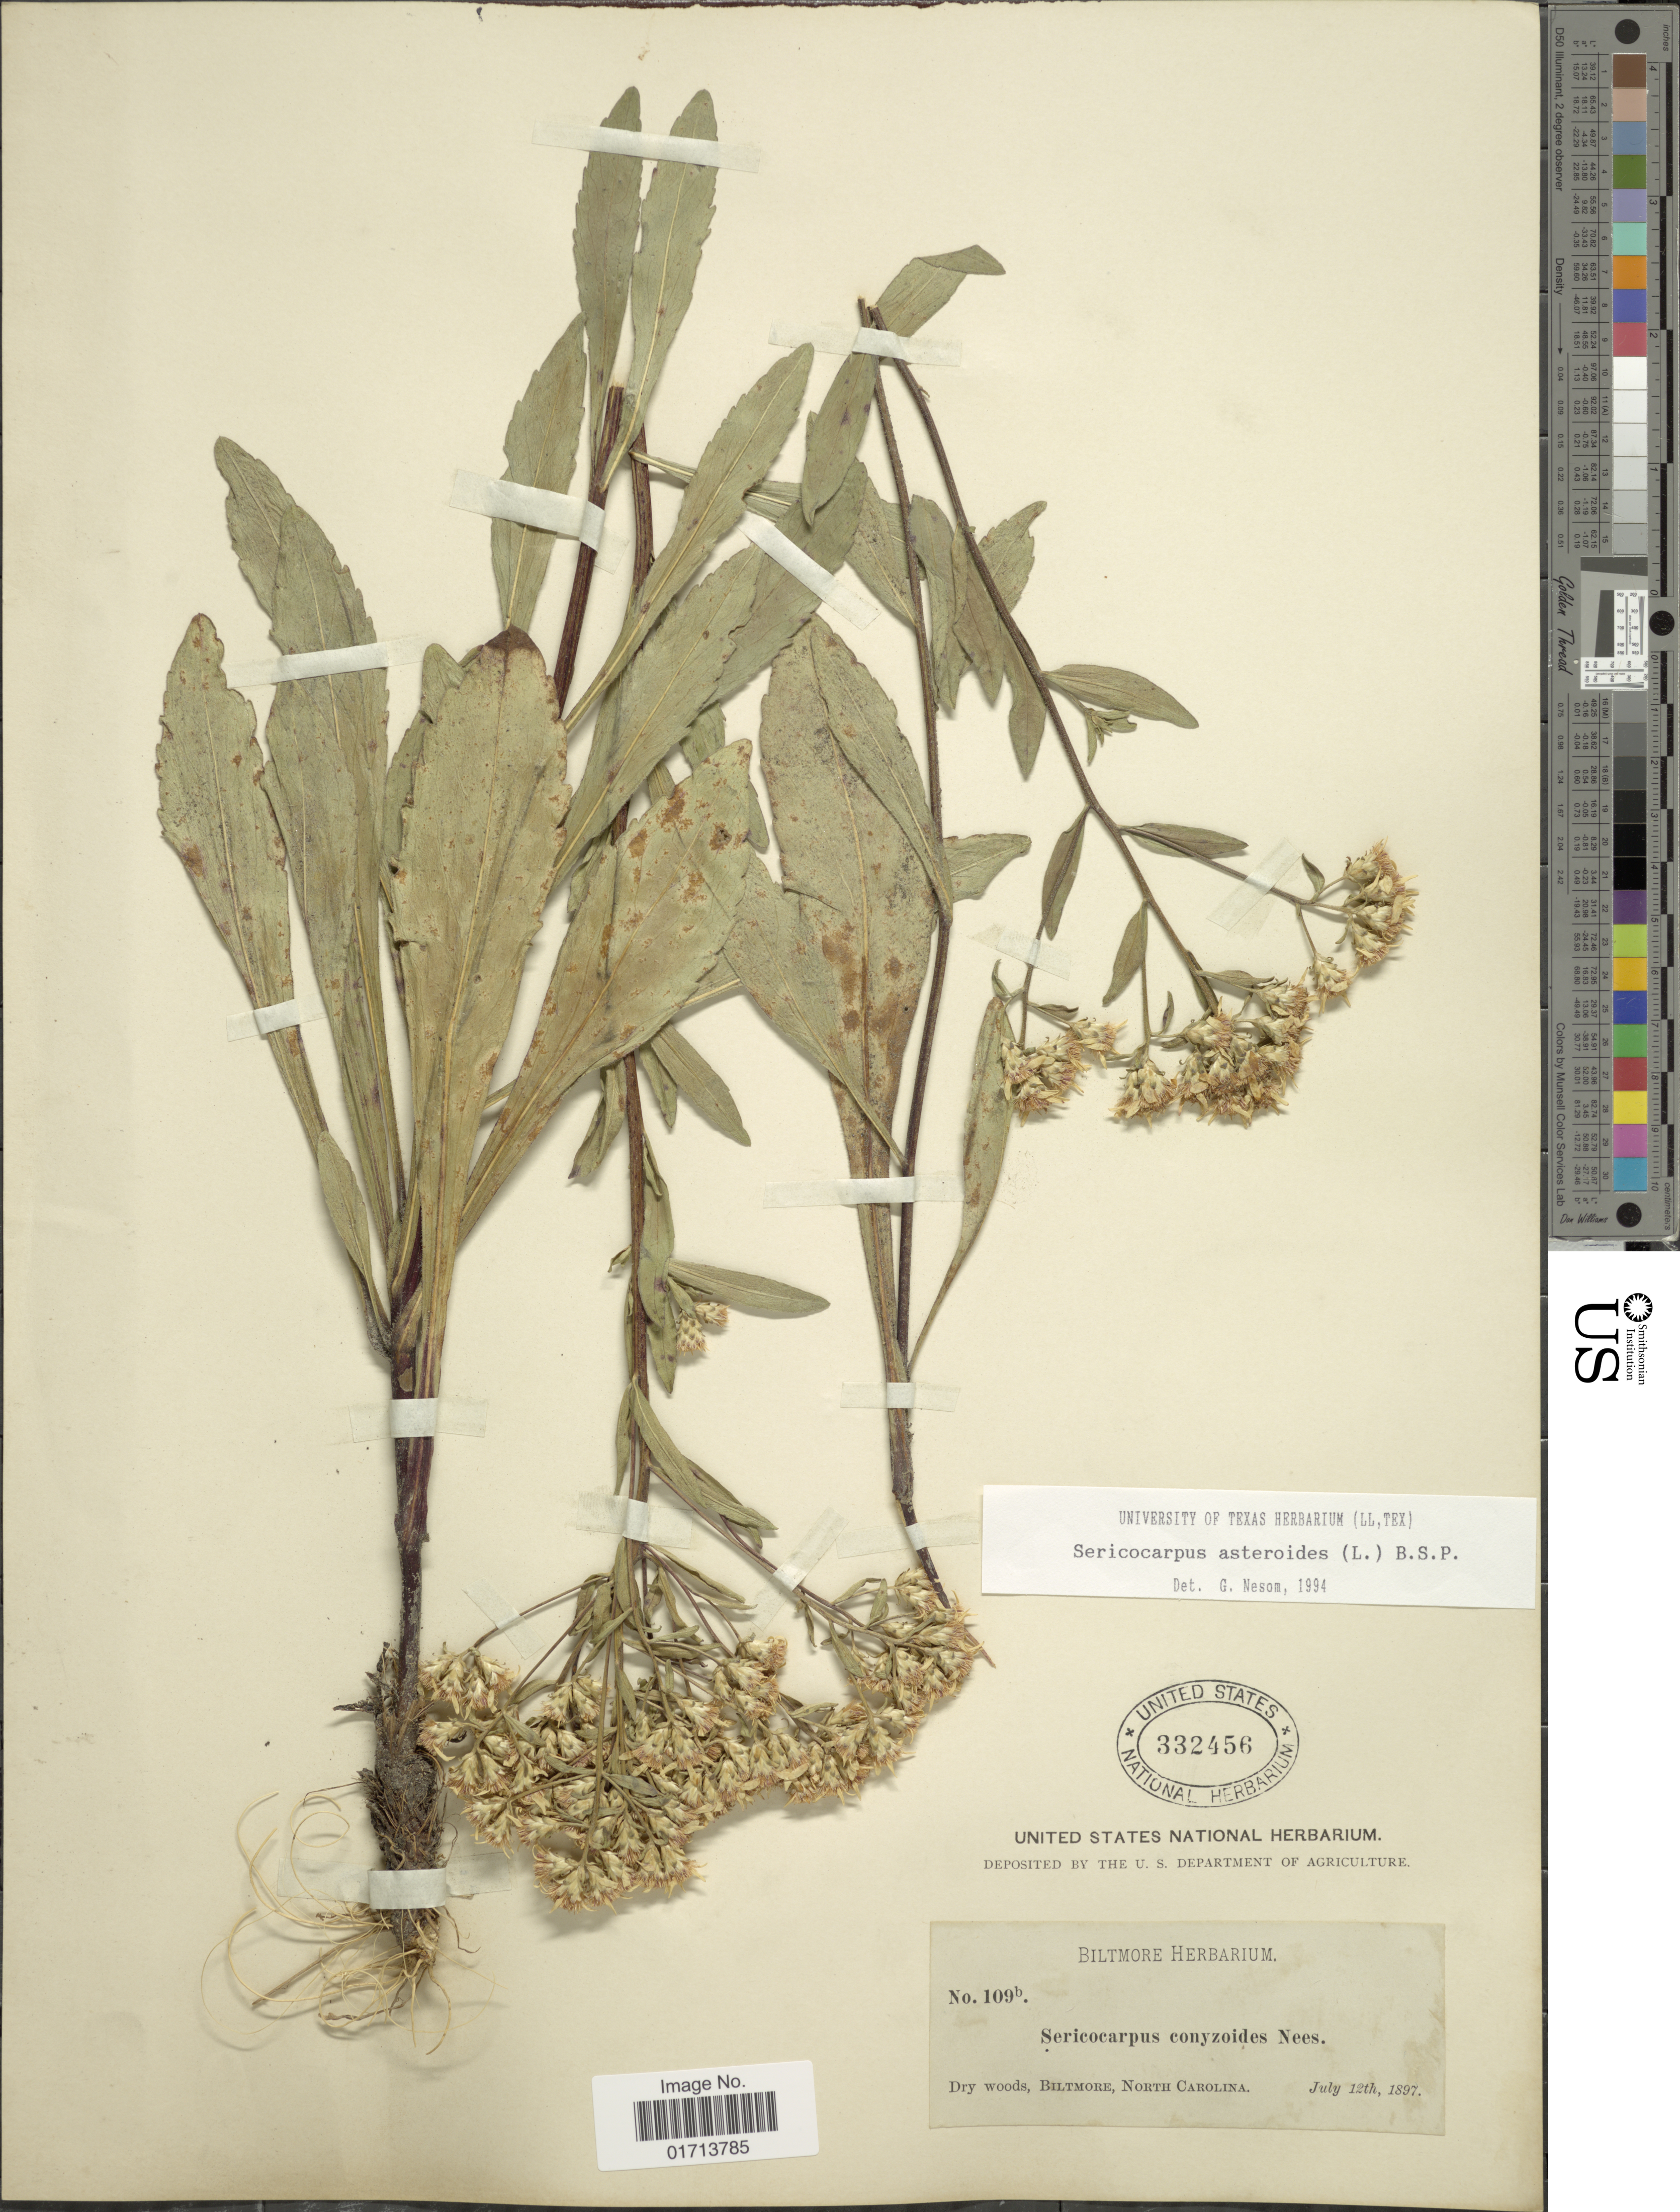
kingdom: Plantae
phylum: Tracheophyta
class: Magnoliopsida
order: Asterales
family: Asteraceae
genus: Sericocarpus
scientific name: Sericocarpus asteroides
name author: (L.) Britton, Stearns & Poggenb.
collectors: ex herb. Biltmore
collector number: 109b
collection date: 1897-07-12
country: United States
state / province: North Carolina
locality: Dry woods, Biltmore, North Carolina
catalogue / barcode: US 332456